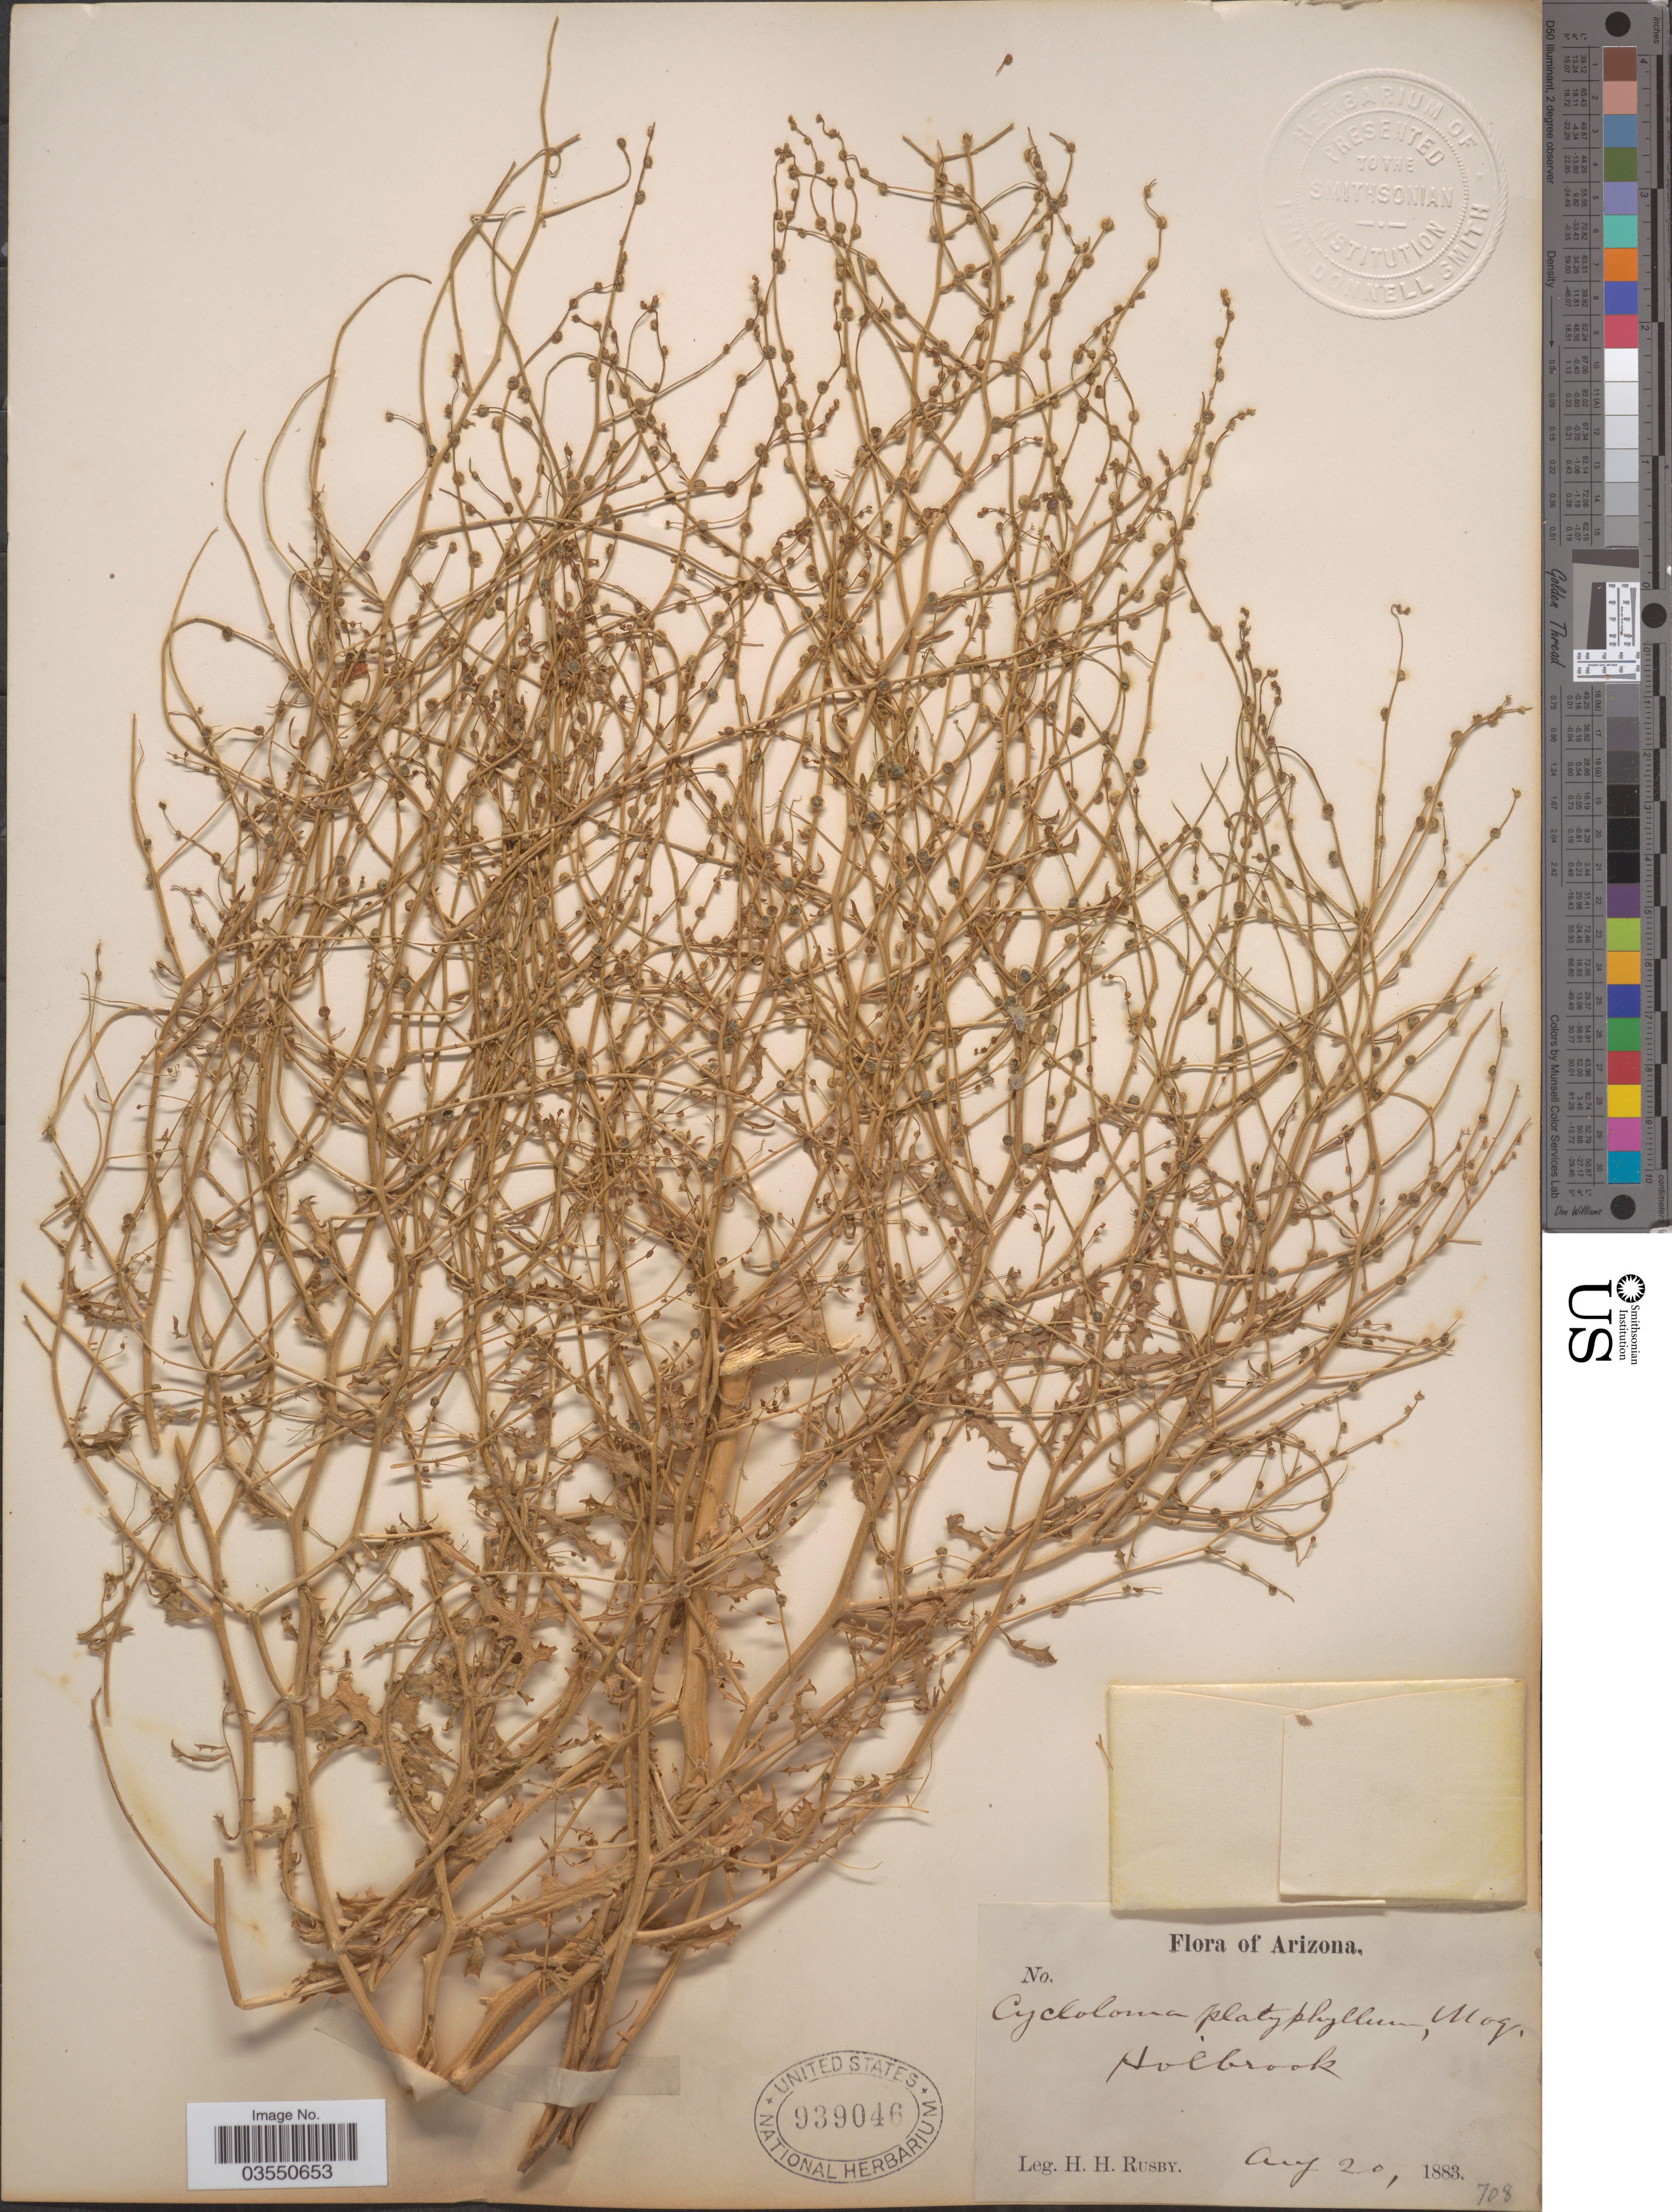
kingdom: Plantae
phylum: Tracheophyta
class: Magnoliopsida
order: Caryophyllales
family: Amaranthaceae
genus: Dysphania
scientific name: Dysphania atriplicifolia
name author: (Spreng.) G. Kadereit et al.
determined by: U.S. National Herbarium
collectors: H. H. Rusby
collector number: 708?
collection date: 1883-08-20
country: United States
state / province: Arizona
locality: Holbrook.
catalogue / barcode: US 939046